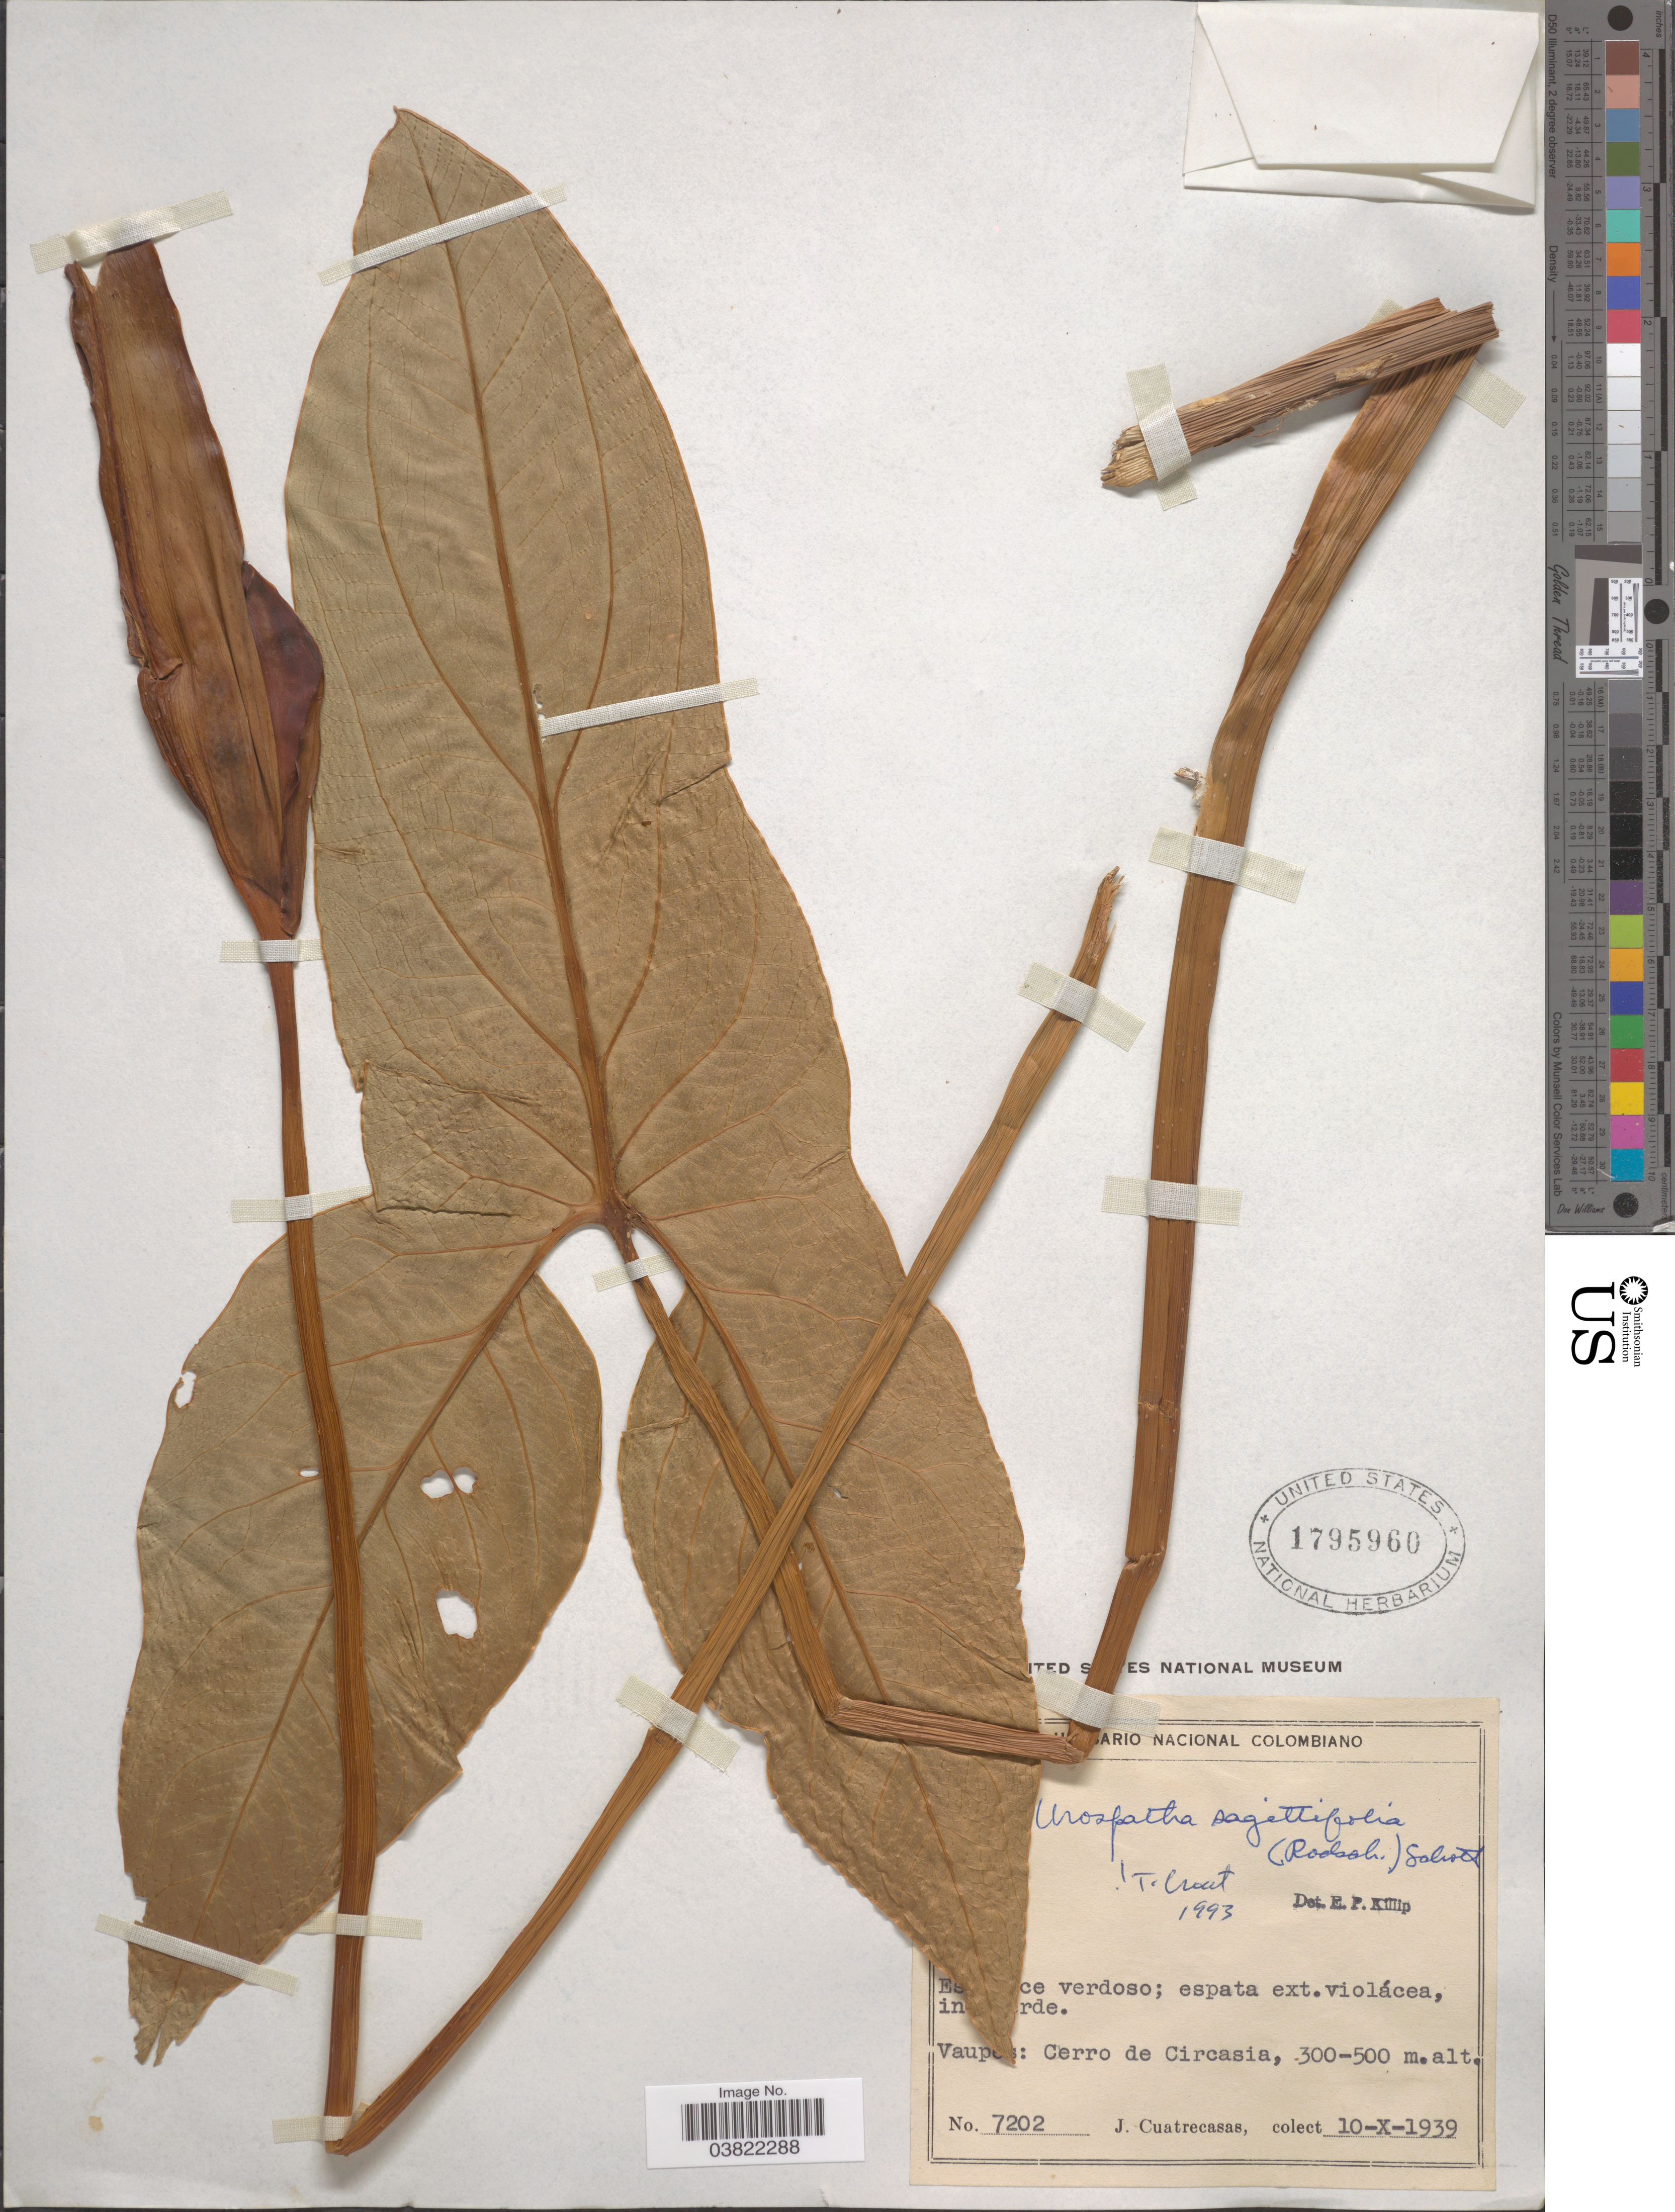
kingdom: Plantae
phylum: Tracheophyta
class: Liliopsida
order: Alismatales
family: Araceae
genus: Urospatha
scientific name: Urospatha sagittifolia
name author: (Rudge) Schott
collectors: J. Cuatrecasas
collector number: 7202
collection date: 1939-10-10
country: Colombia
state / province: Vaupés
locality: Cerro de Circasia.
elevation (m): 300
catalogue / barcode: US 1795960